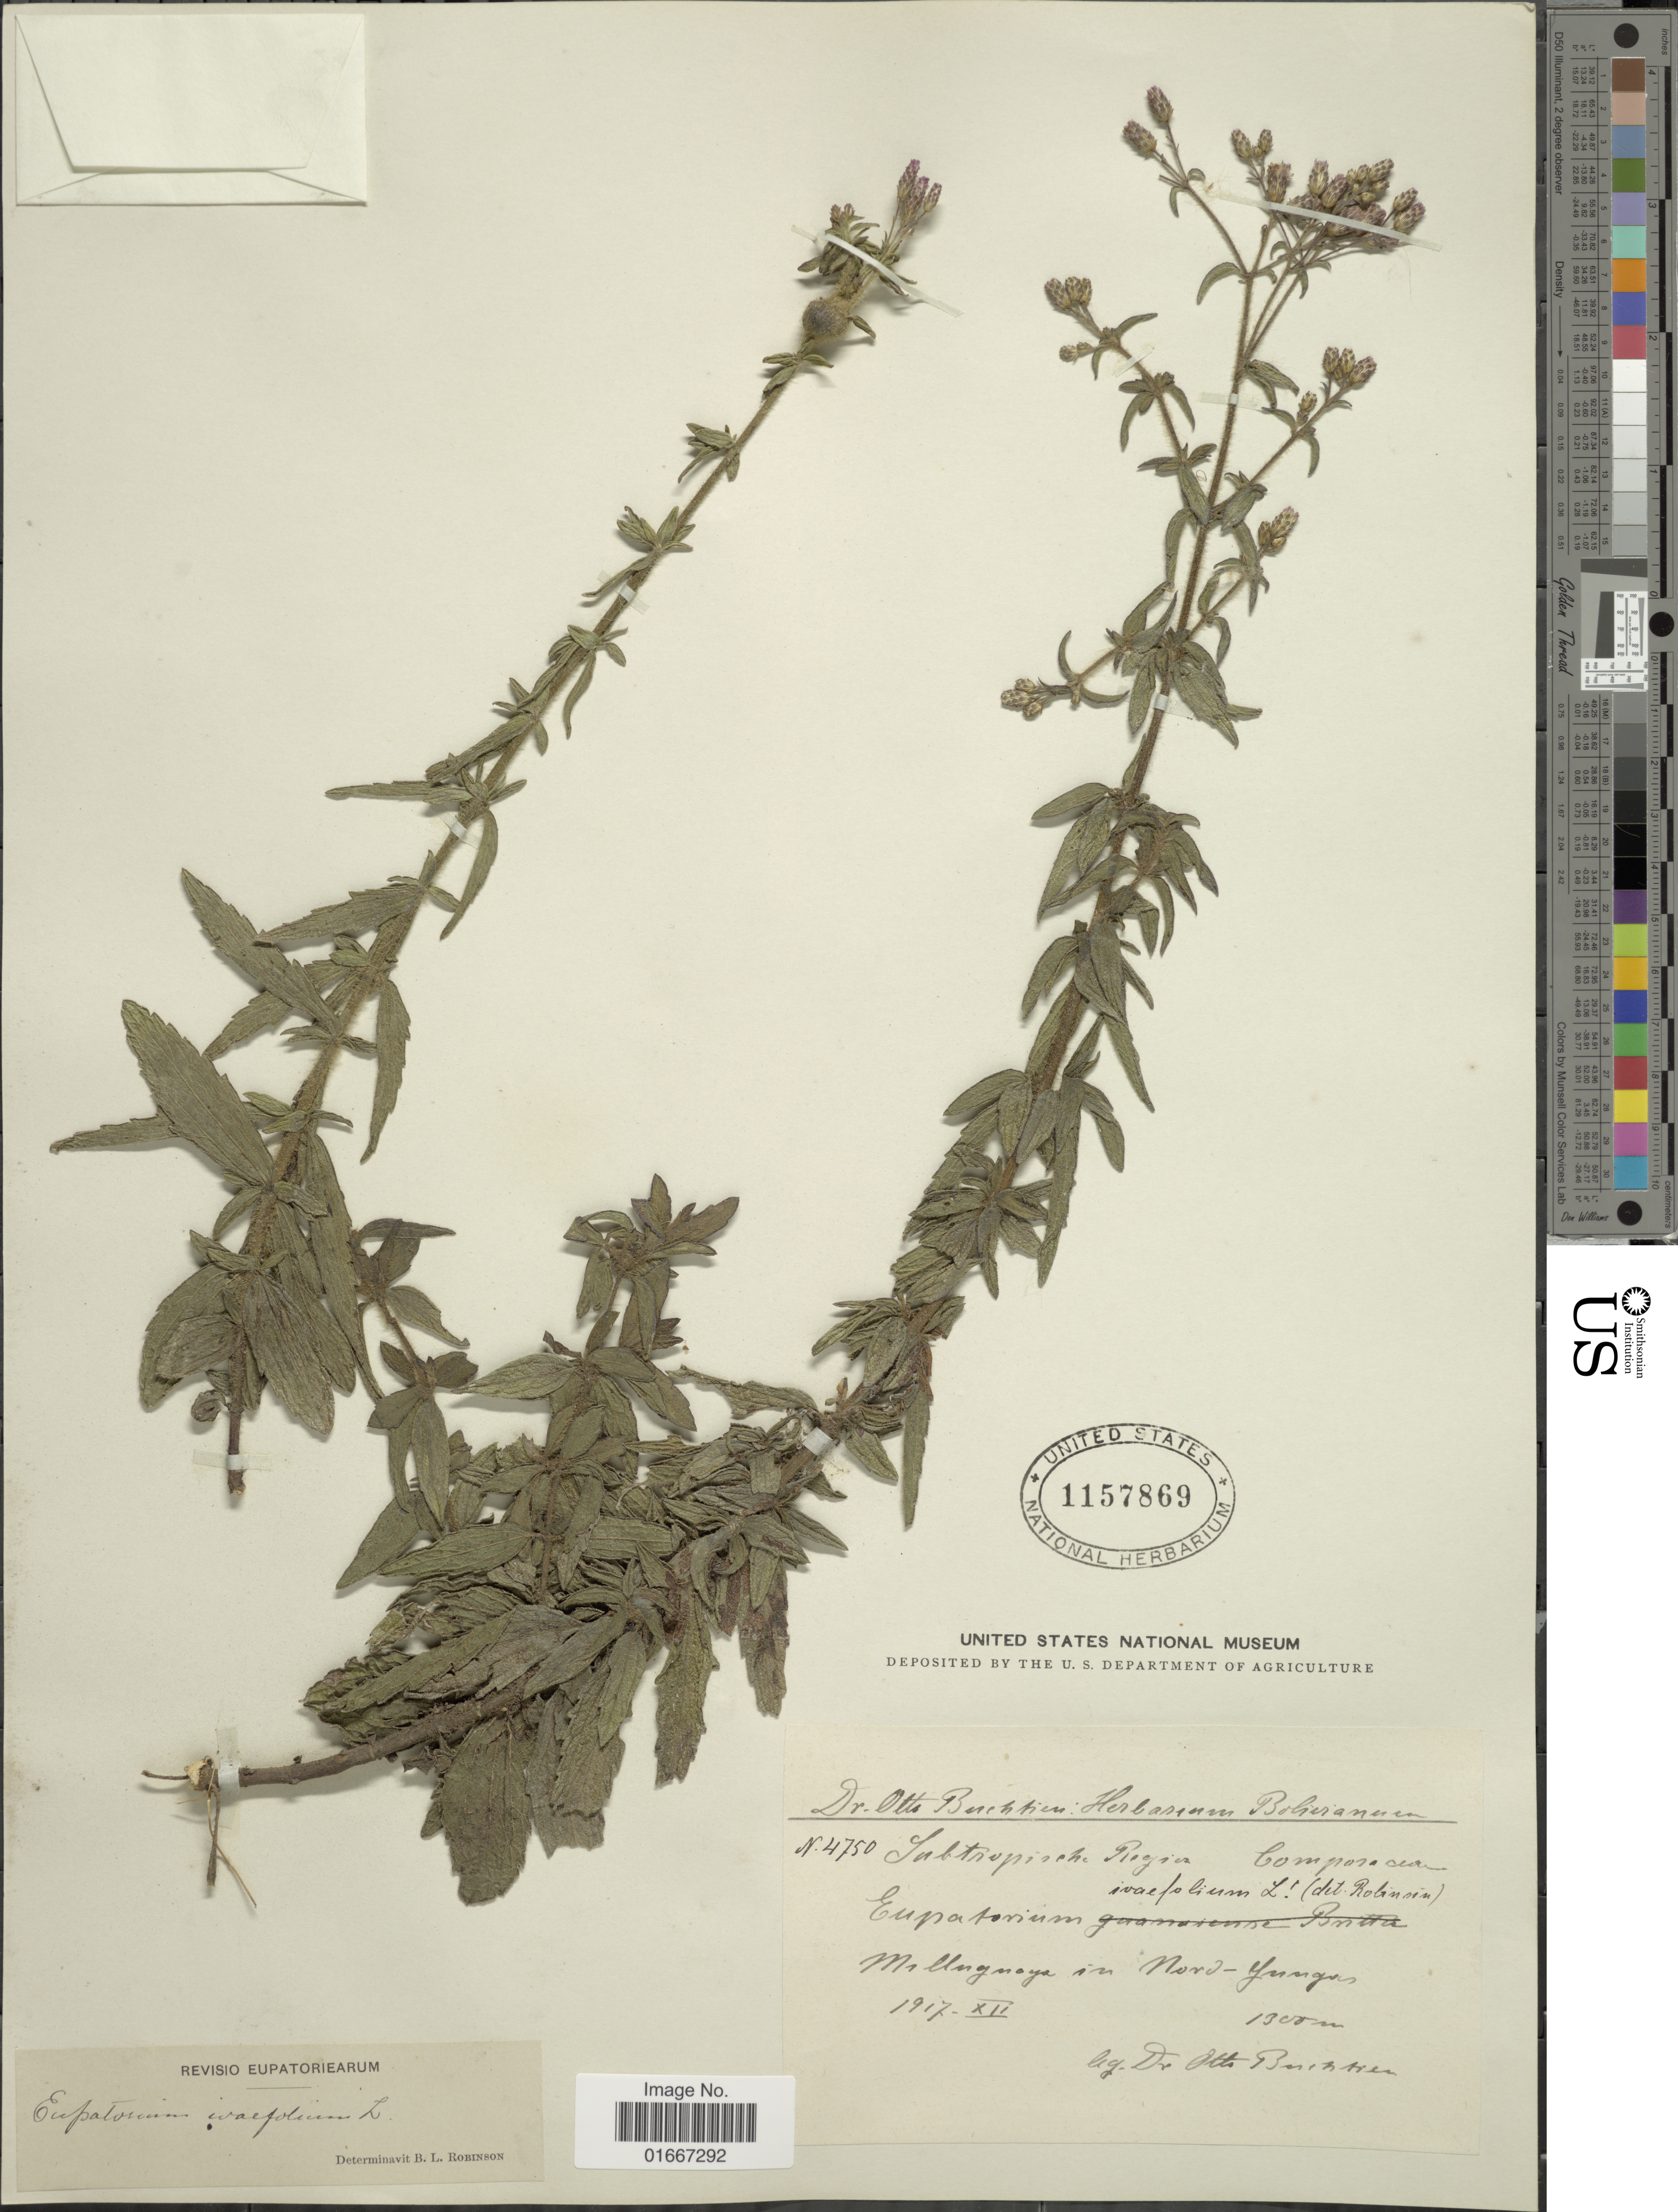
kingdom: Plantae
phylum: Tracheophyta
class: Magnoliopsida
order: Asterales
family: Asteraceae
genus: Chromolaena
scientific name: Chromolaena ivaefolia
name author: (L.) R.M. King & H. Rob.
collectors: O. Buchtien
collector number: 4750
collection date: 1917-12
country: Bolivia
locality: Milluguaya in Nord-Yungas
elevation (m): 1300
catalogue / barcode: US 1157869